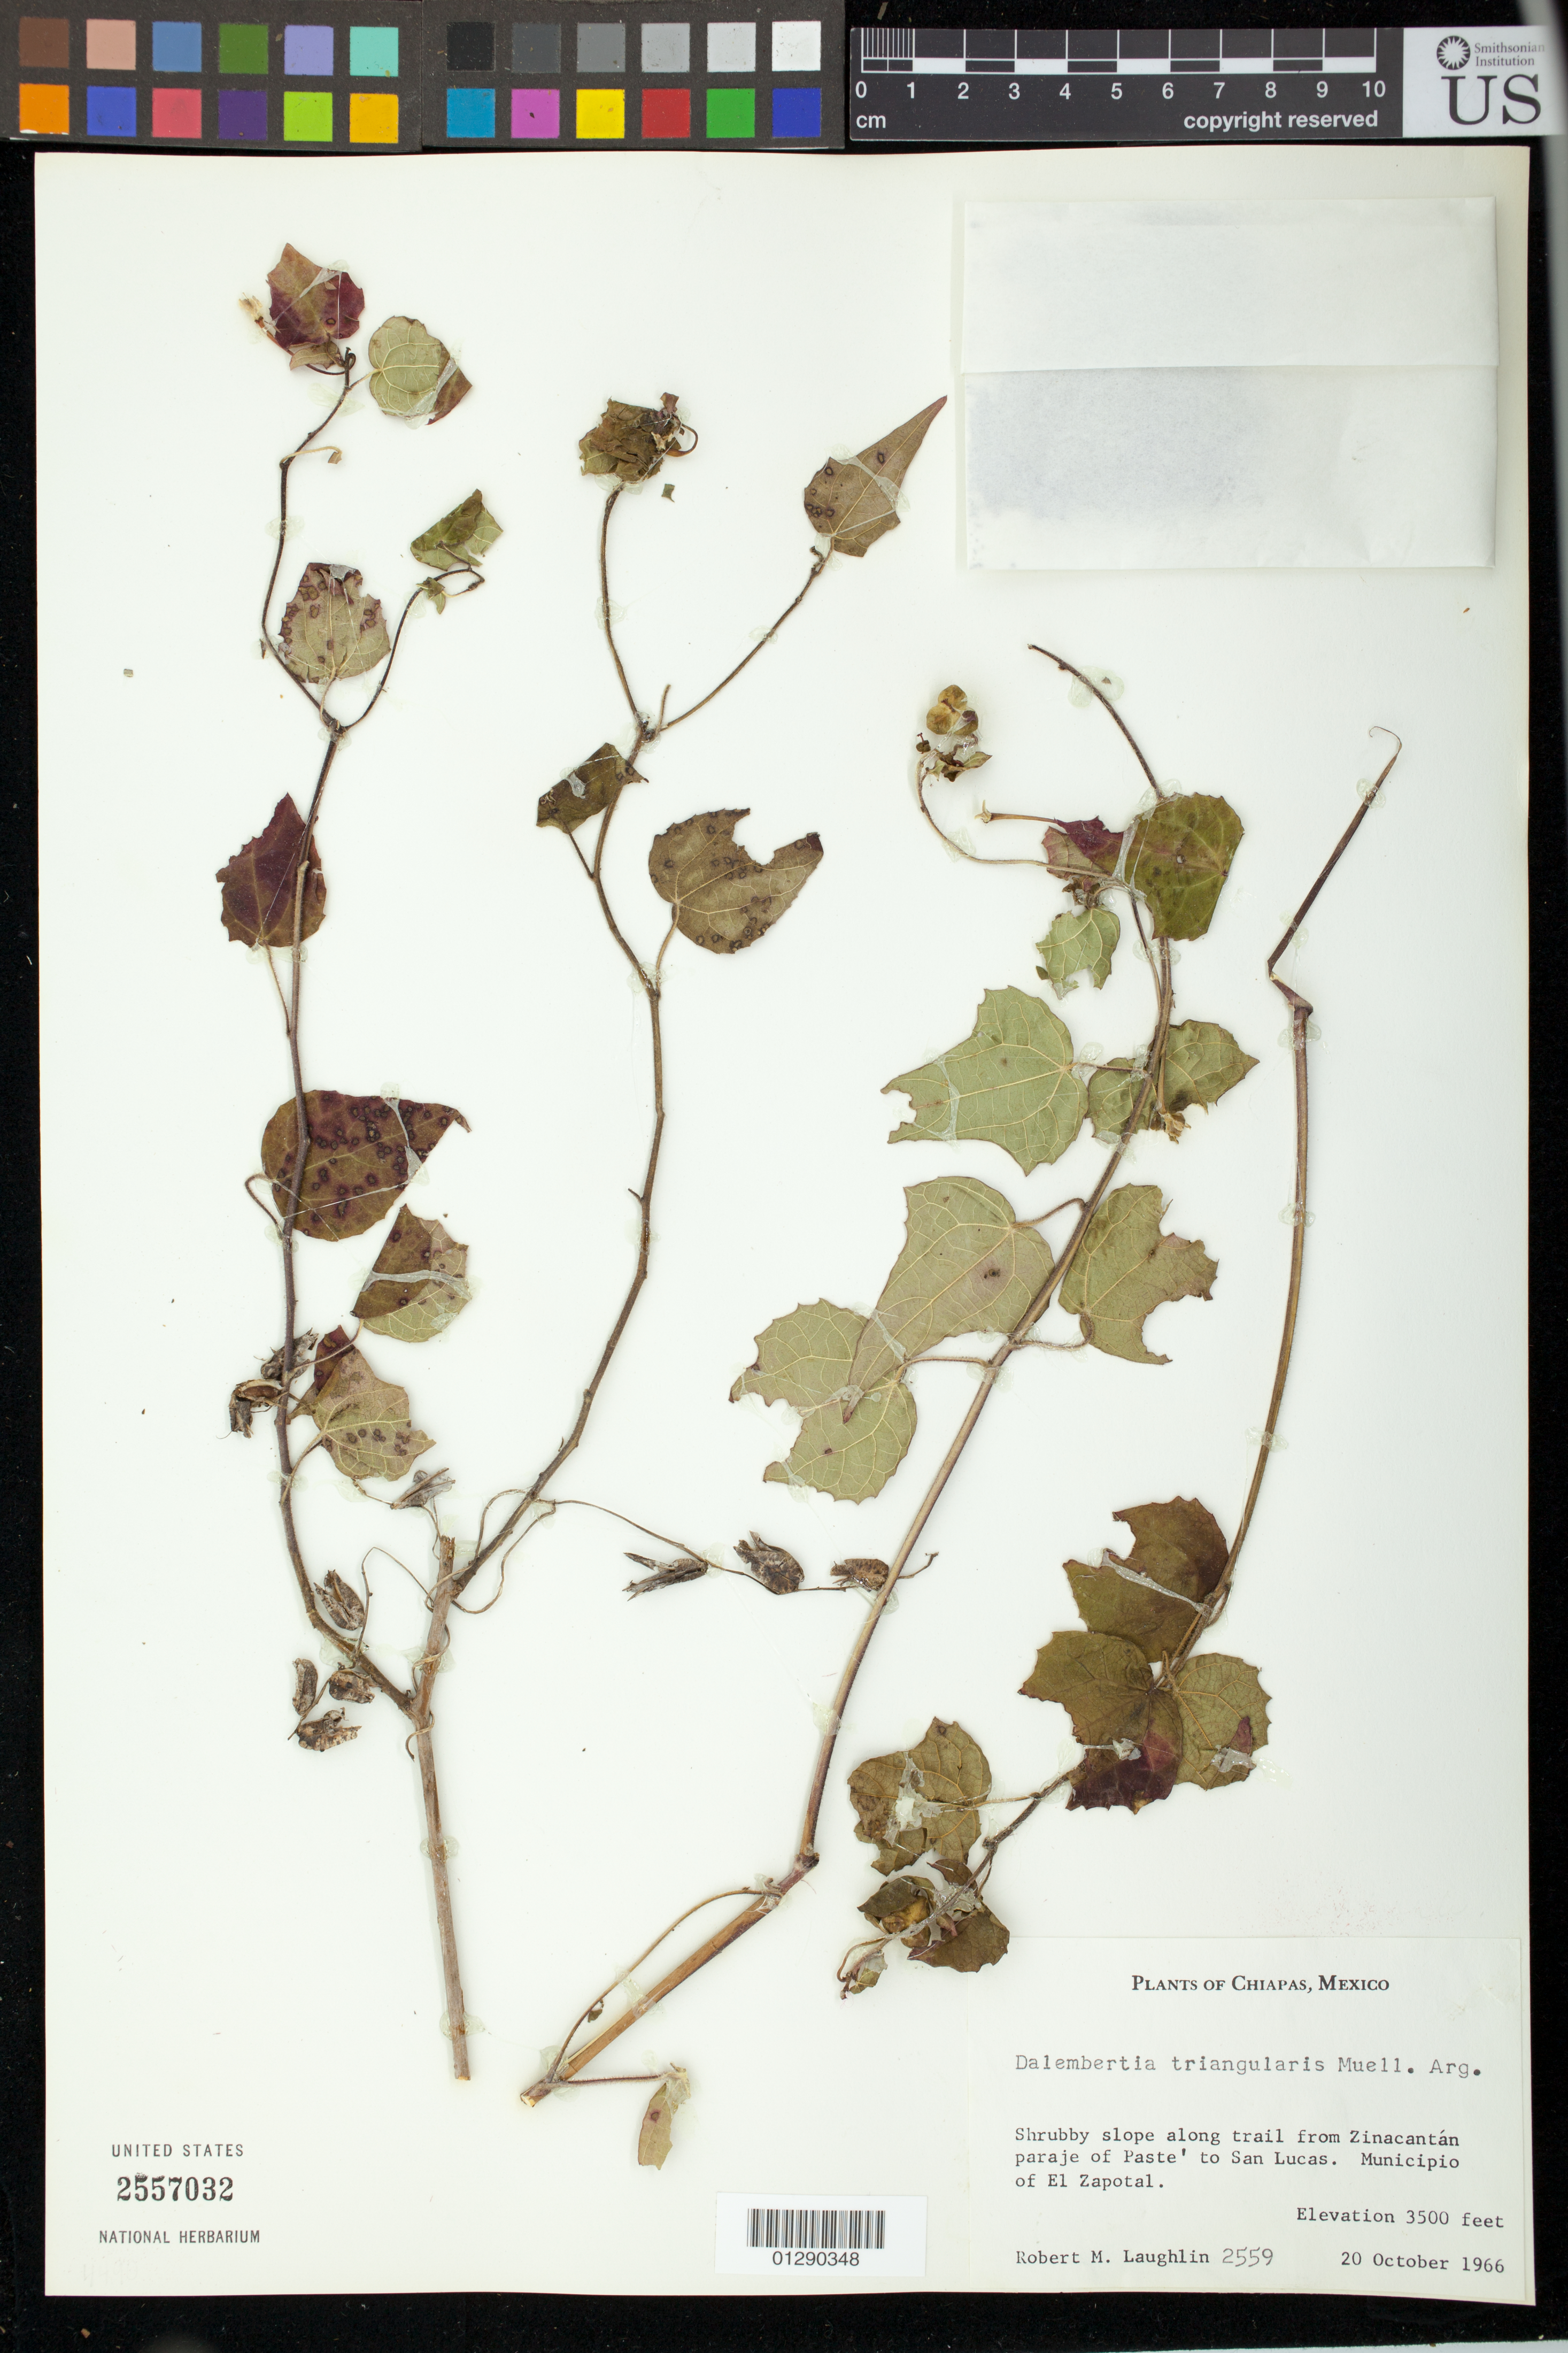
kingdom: Plantae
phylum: Tracheophyta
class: Magnoliopsida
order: Malpighiales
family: Euphorbiaceae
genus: Dalembertia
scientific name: Dalembertia triangularis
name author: Müll. Arg.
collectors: R. M. Laughlin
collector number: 2559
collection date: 1966-10-20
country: Mexico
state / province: Chiapas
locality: along trail from Zinacantan paraje of Paste to San Lucas. Municipio of El Zapotal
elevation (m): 1067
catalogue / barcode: US 2557032